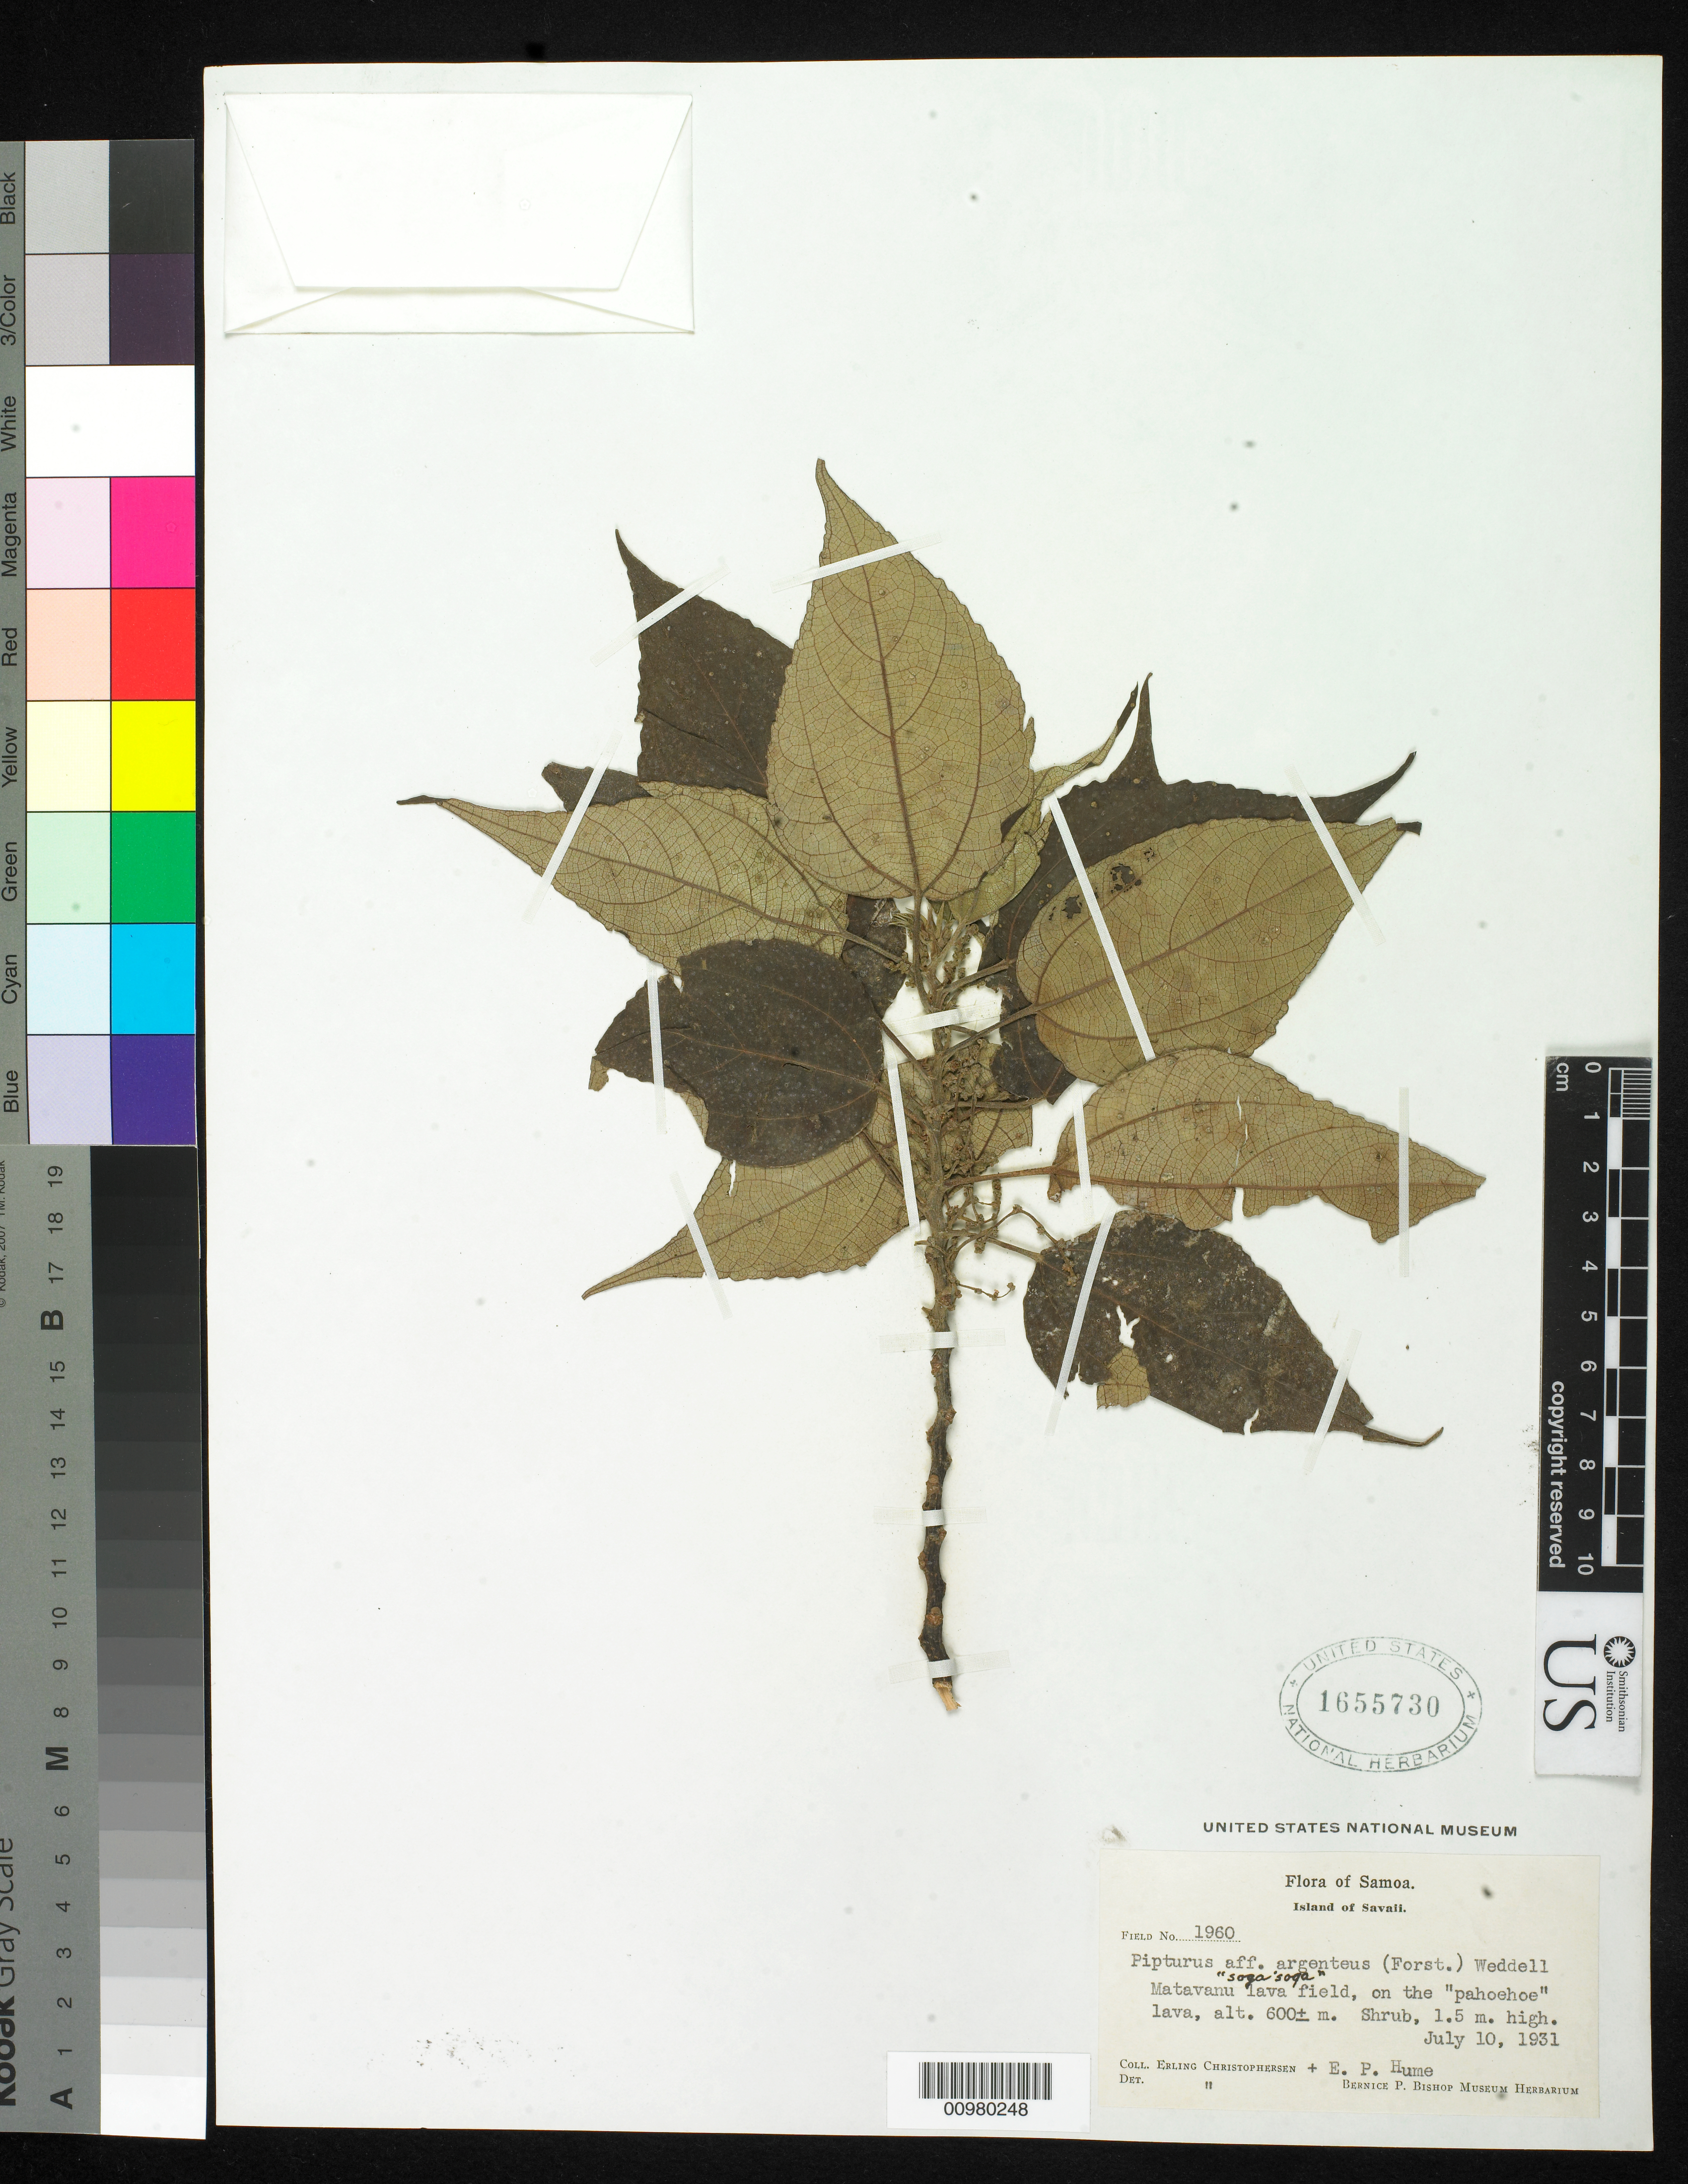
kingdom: Plantae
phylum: Tracheophyta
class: Magnoliopsida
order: Rosales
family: Urticaceae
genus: Pipturus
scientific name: Pipturus argenteus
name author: (G. Forst.) Wedd.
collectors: E. Christophersen & E. Hume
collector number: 1960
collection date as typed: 10 Jul 1931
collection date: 1931-07-10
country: Samoa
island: Savai'i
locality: Matavanu lava field, on the "pahoehoe"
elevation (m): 600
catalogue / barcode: US 1655730